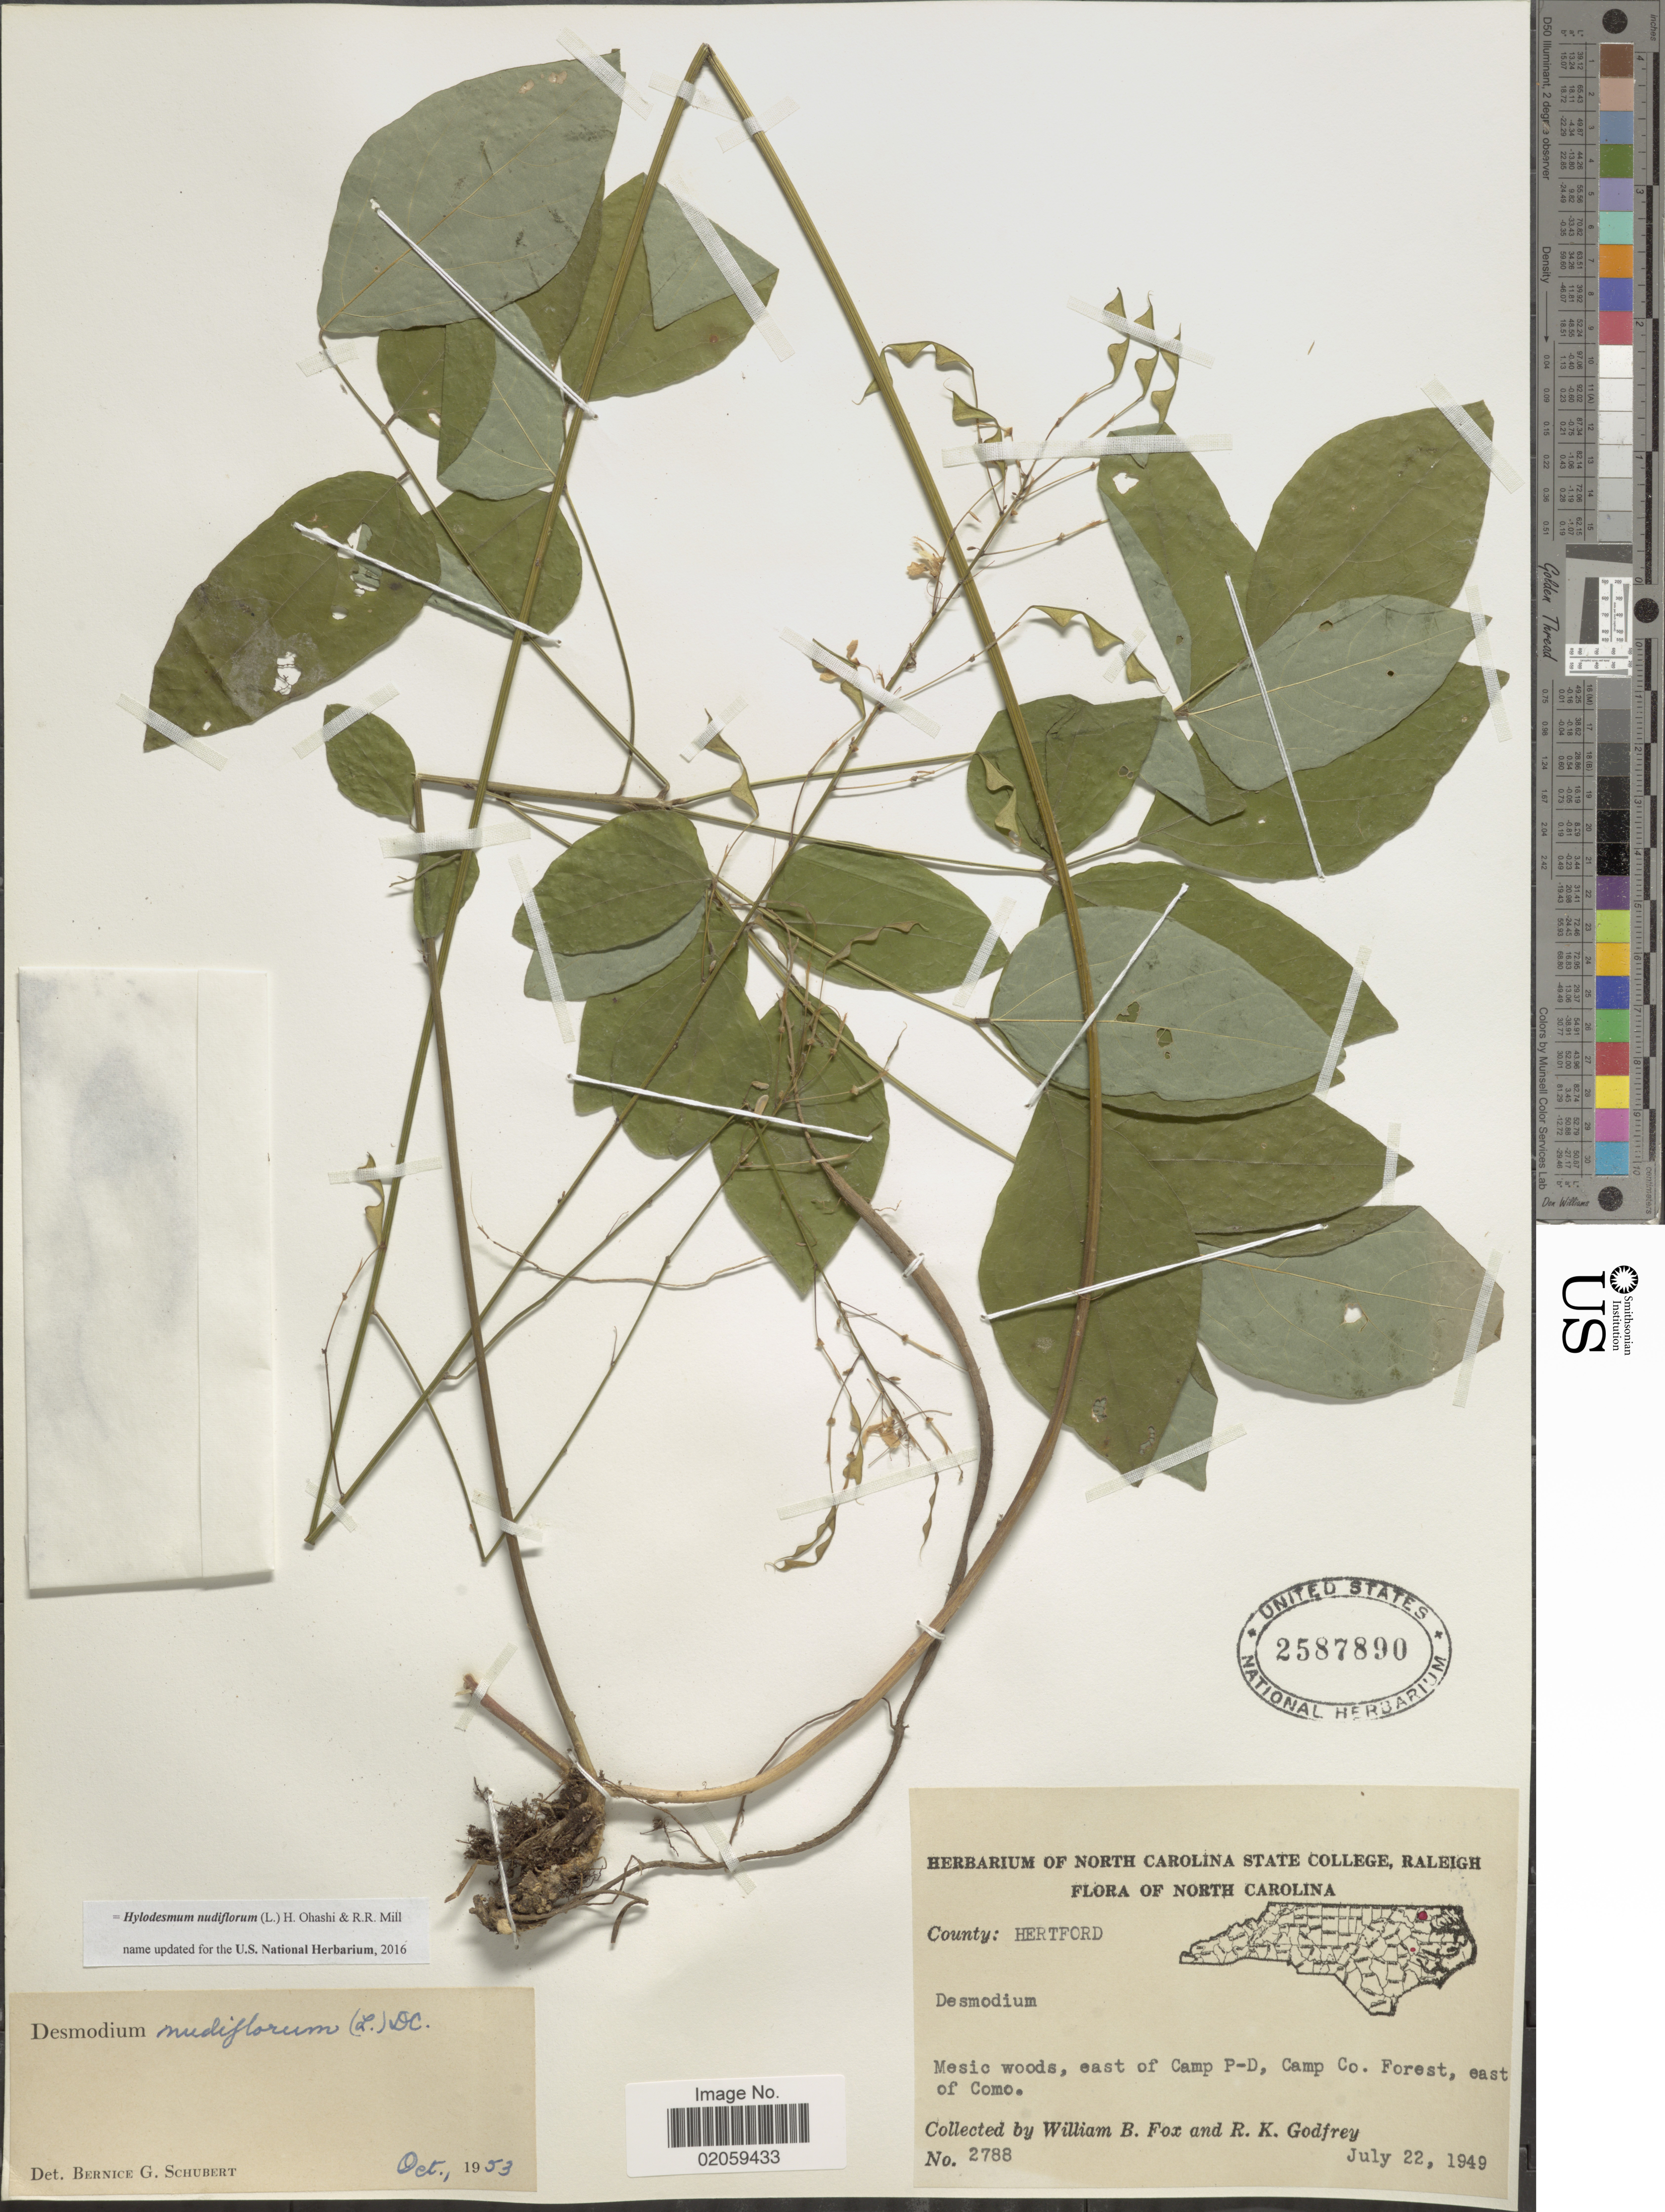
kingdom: Plantae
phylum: Tracheophyta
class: Magnoliopsida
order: Fabales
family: Fabaceae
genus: Hylodesmum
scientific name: Hylodesmum nudiflorum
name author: (L.) H. Ohashi & R.R. Mill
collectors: W. B. Fox & R. K. Godfrey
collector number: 2788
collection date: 1949-07-22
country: United States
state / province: North Carolina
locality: County Hertford, east of Camp P-D, Camp Co. Forest, east of Como.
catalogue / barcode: US 2587890